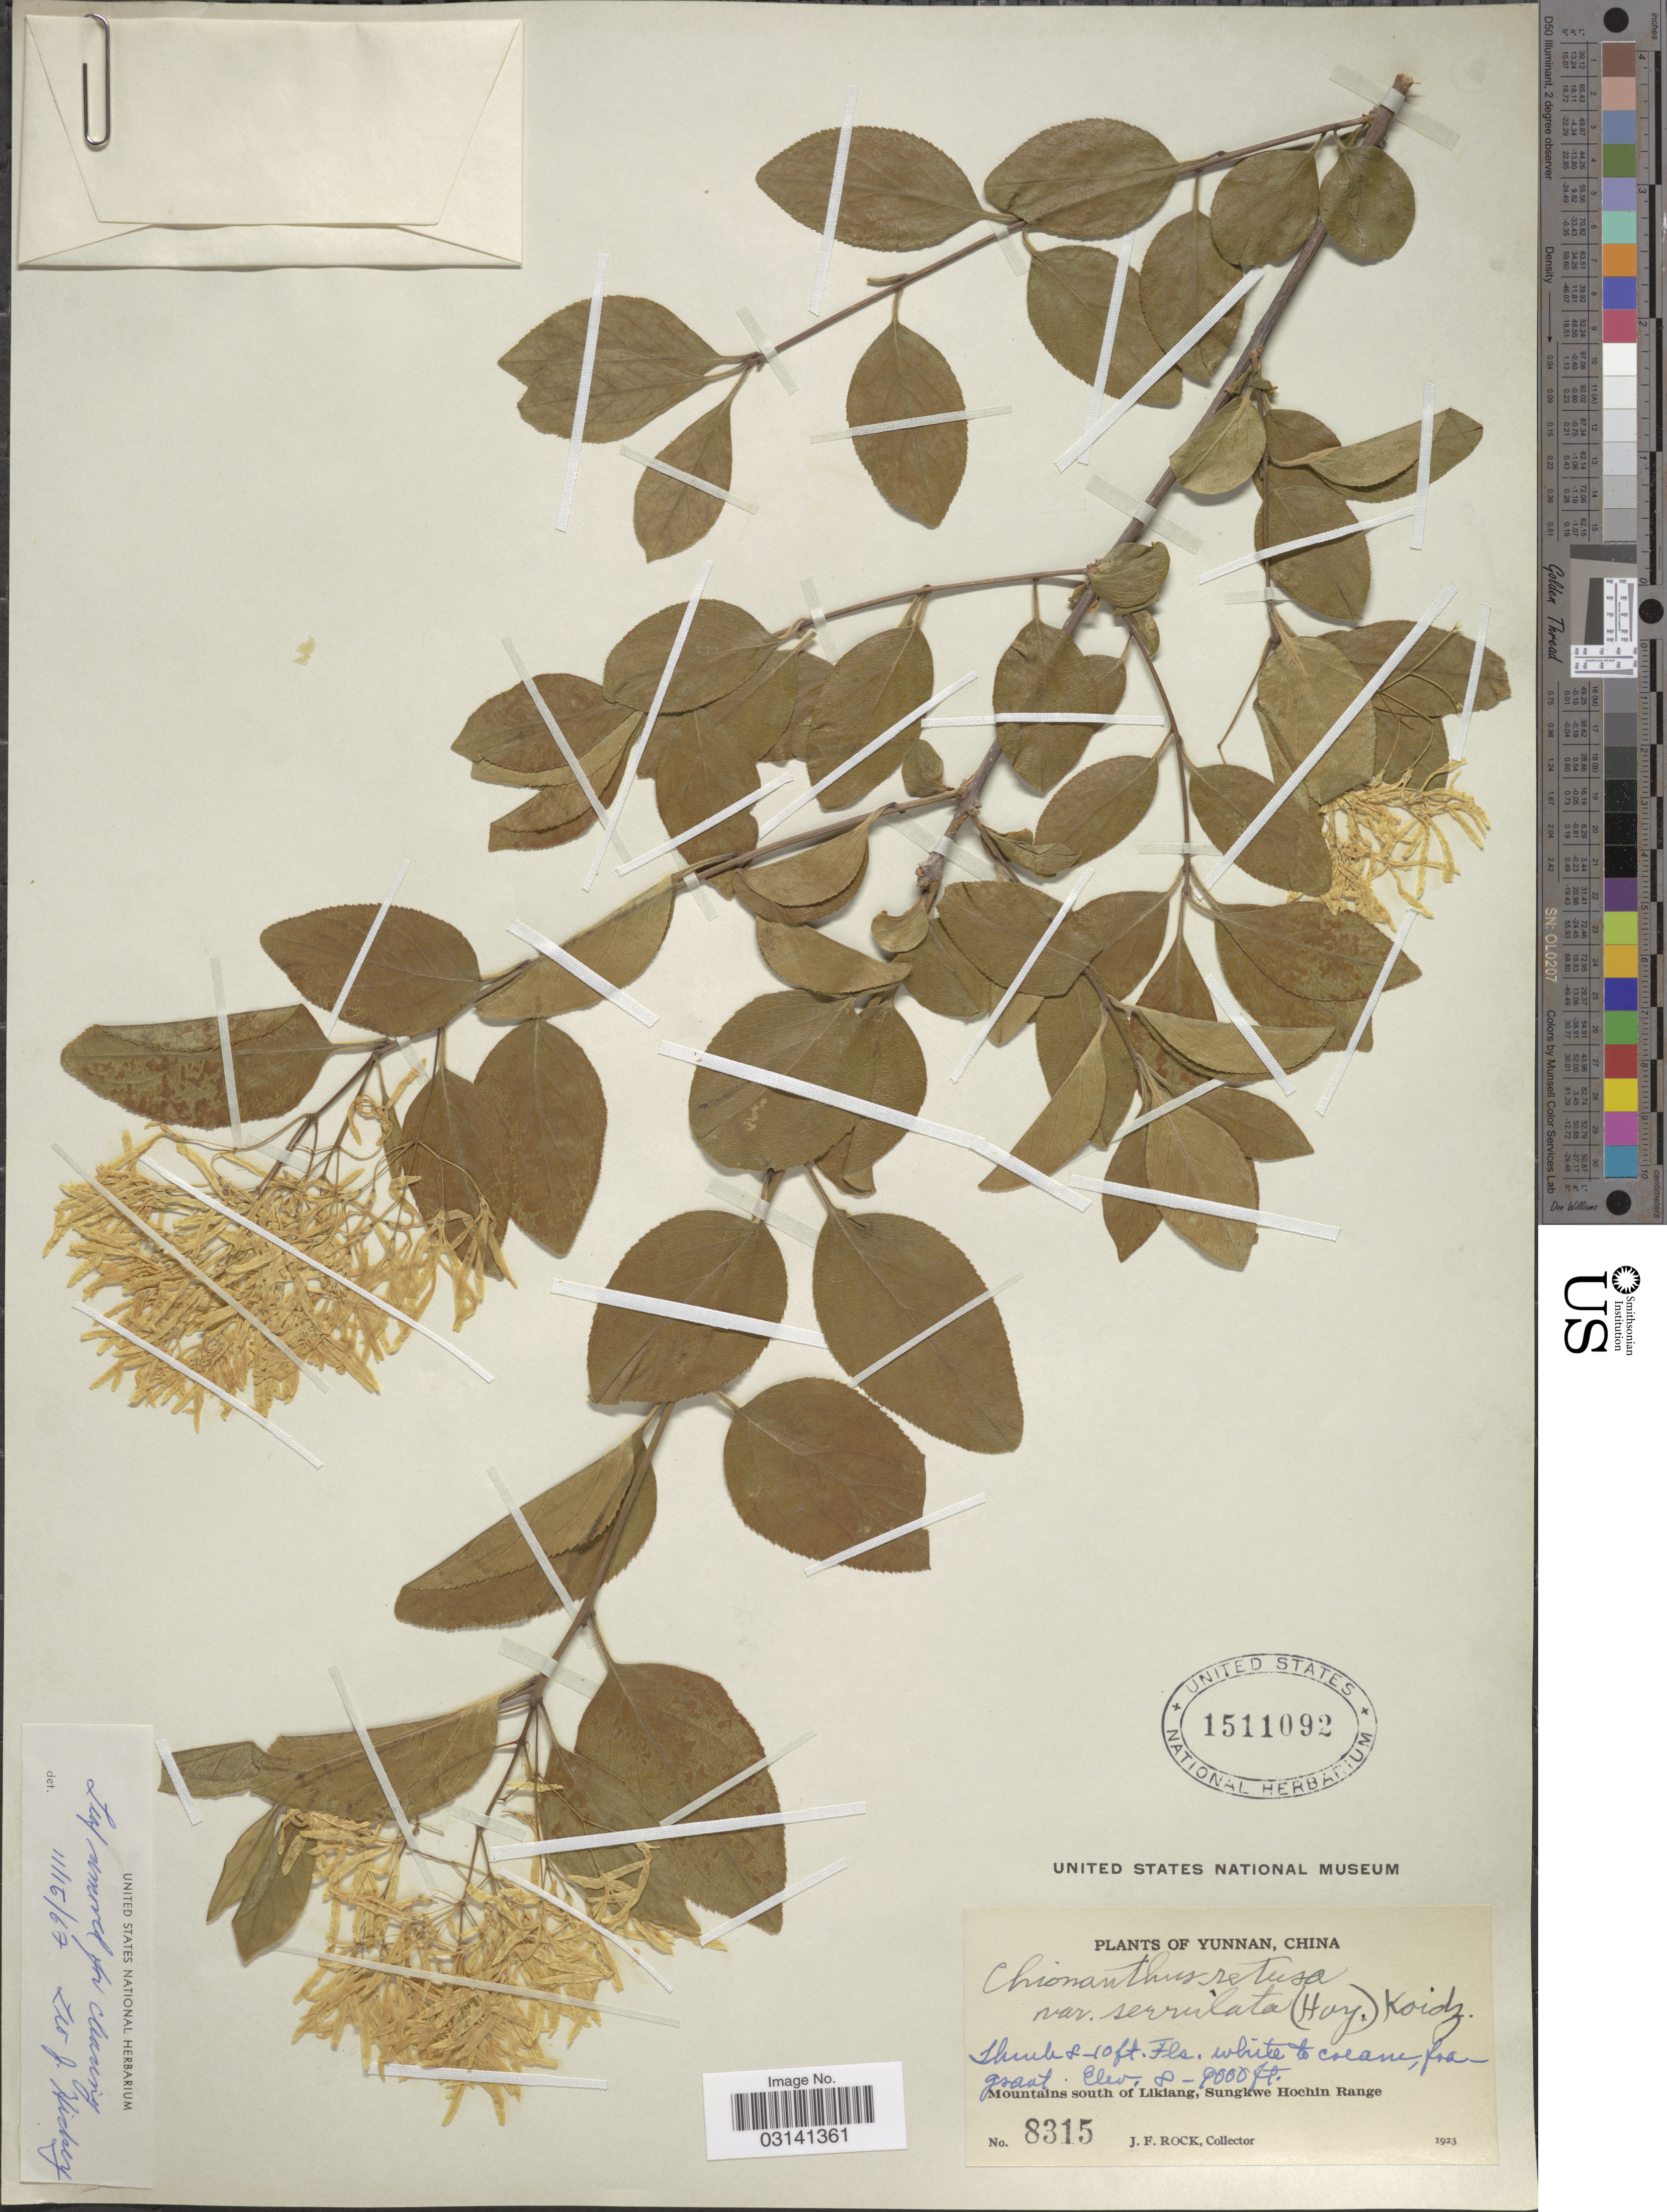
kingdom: Plantae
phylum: Tracheophyta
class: Magnoliopsida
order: Lamiales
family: Oleaceae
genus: Chionanthus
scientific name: Chionanthus retusus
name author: Lindl. & Paxton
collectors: J. Rock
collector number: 8315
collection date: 1923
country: China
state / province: Yunnan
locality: Mountains south of Likiang, Sungkwe Hochin Range.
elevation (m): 2438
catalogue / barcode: US 1511092